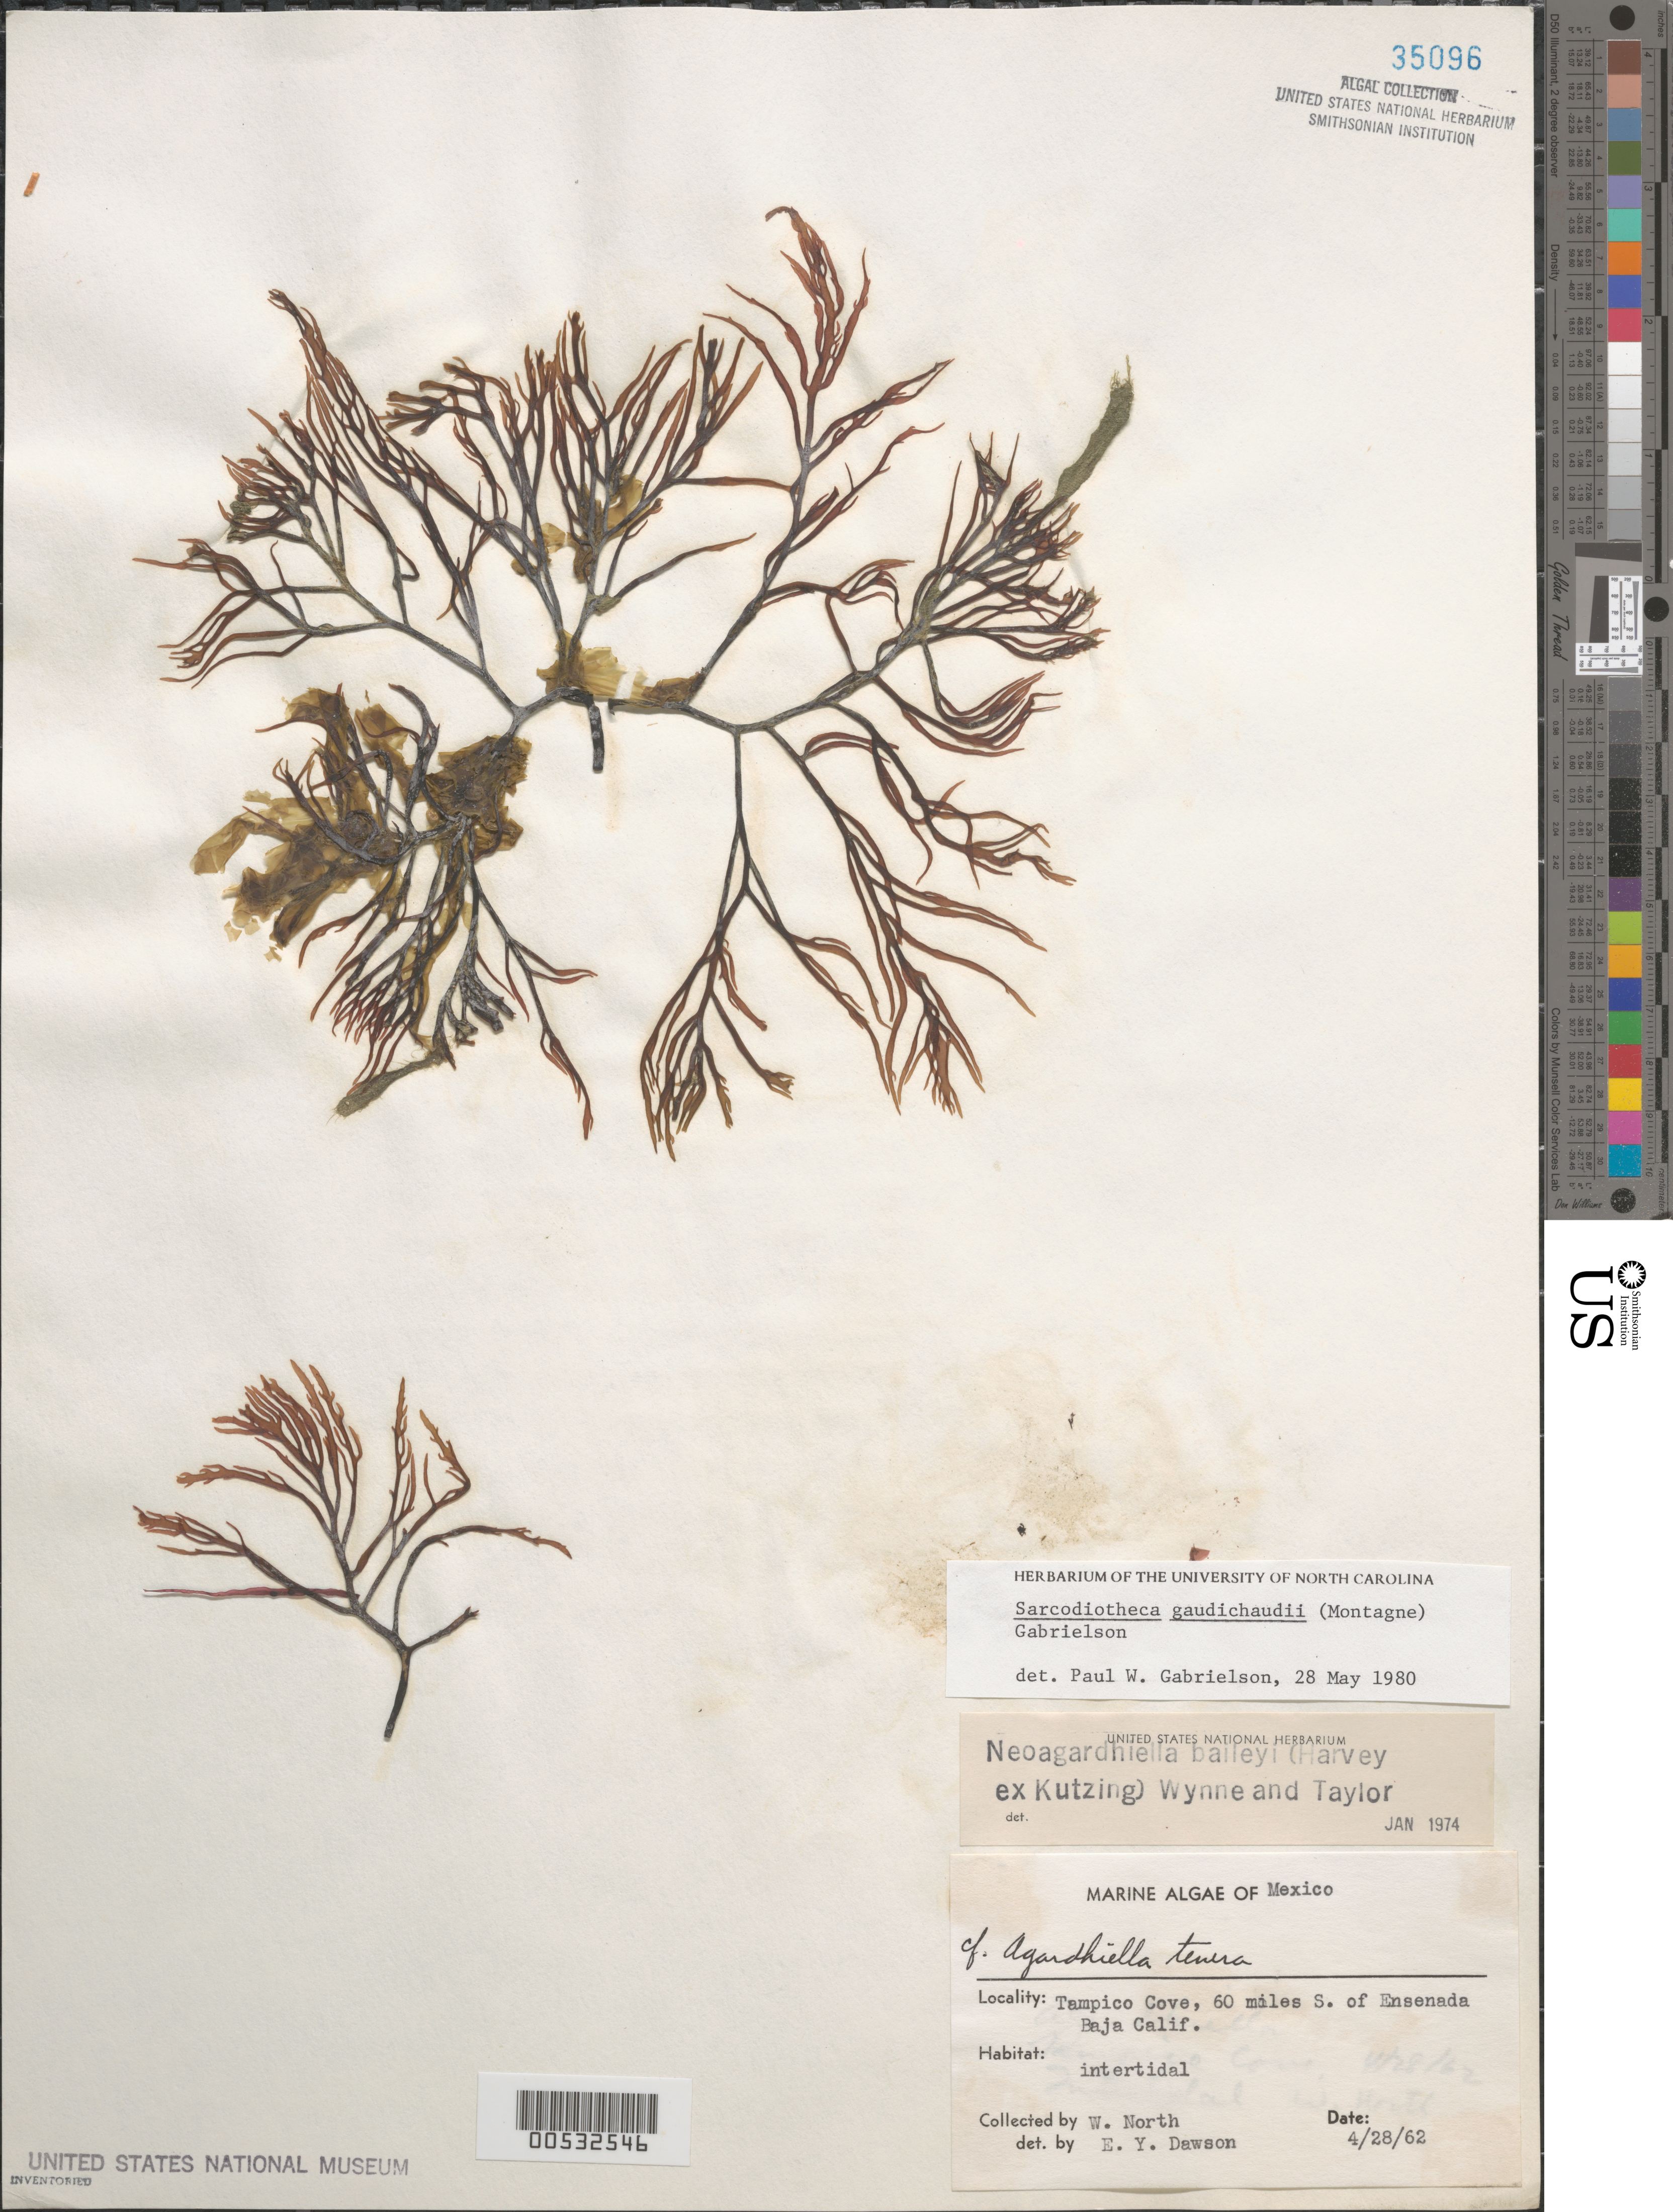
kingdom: Plantae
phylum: Rhodophyta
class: Florideophyceae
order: Gigartinales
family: Solieriaceae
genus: Sarcodiotheca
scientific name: Sarcodiotheca gaudichaudii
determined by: Gabrielson, P. W.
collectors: W. North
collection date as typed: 28 Apr 1962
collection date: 1962-04-28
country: Mexico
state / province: Baja California Norte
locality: Tampico Cove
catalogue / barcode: US 35096